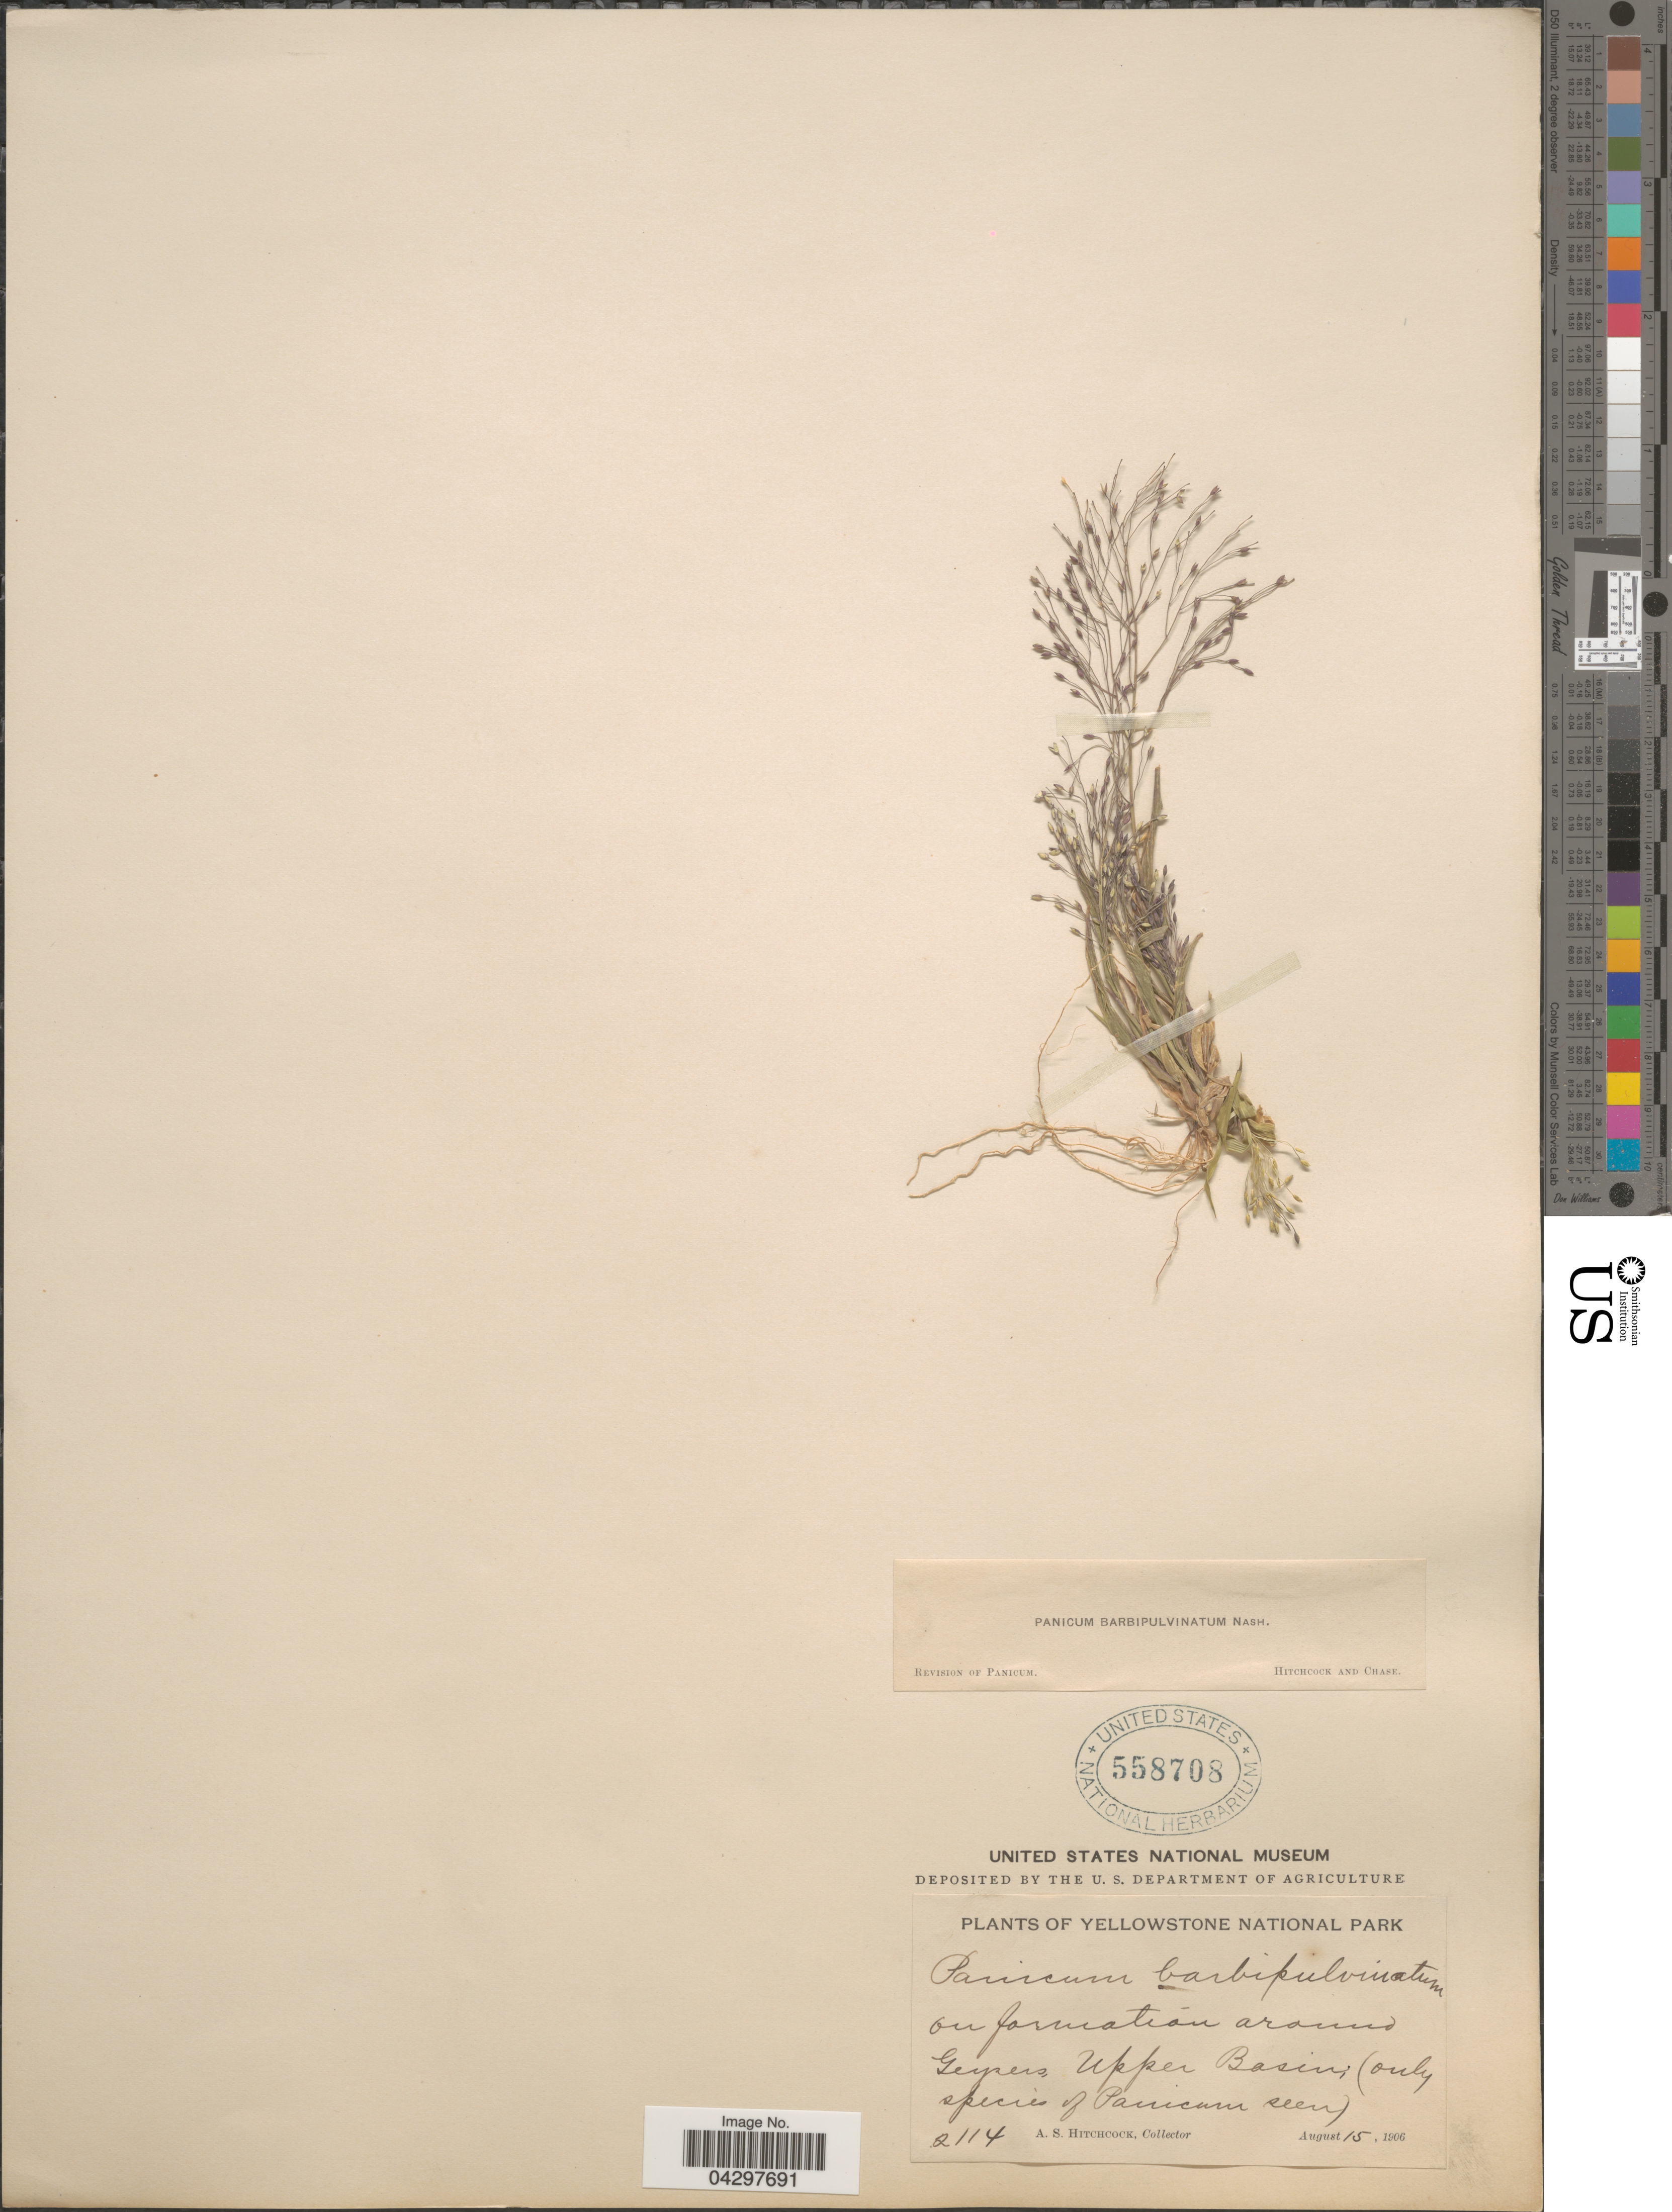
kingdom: Plantae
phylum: Tracheophyta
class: Liliopsida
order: Poales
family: Poaceae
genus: Panicum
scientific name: Panicum capillare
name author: L.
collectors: A. S. Hitchcock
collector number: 2114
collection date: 1906-08-15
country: United States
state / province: Wyoming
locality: Yellowstone National Park. On formation grounds. Geysers Upper Basin.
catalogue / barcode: US 558708